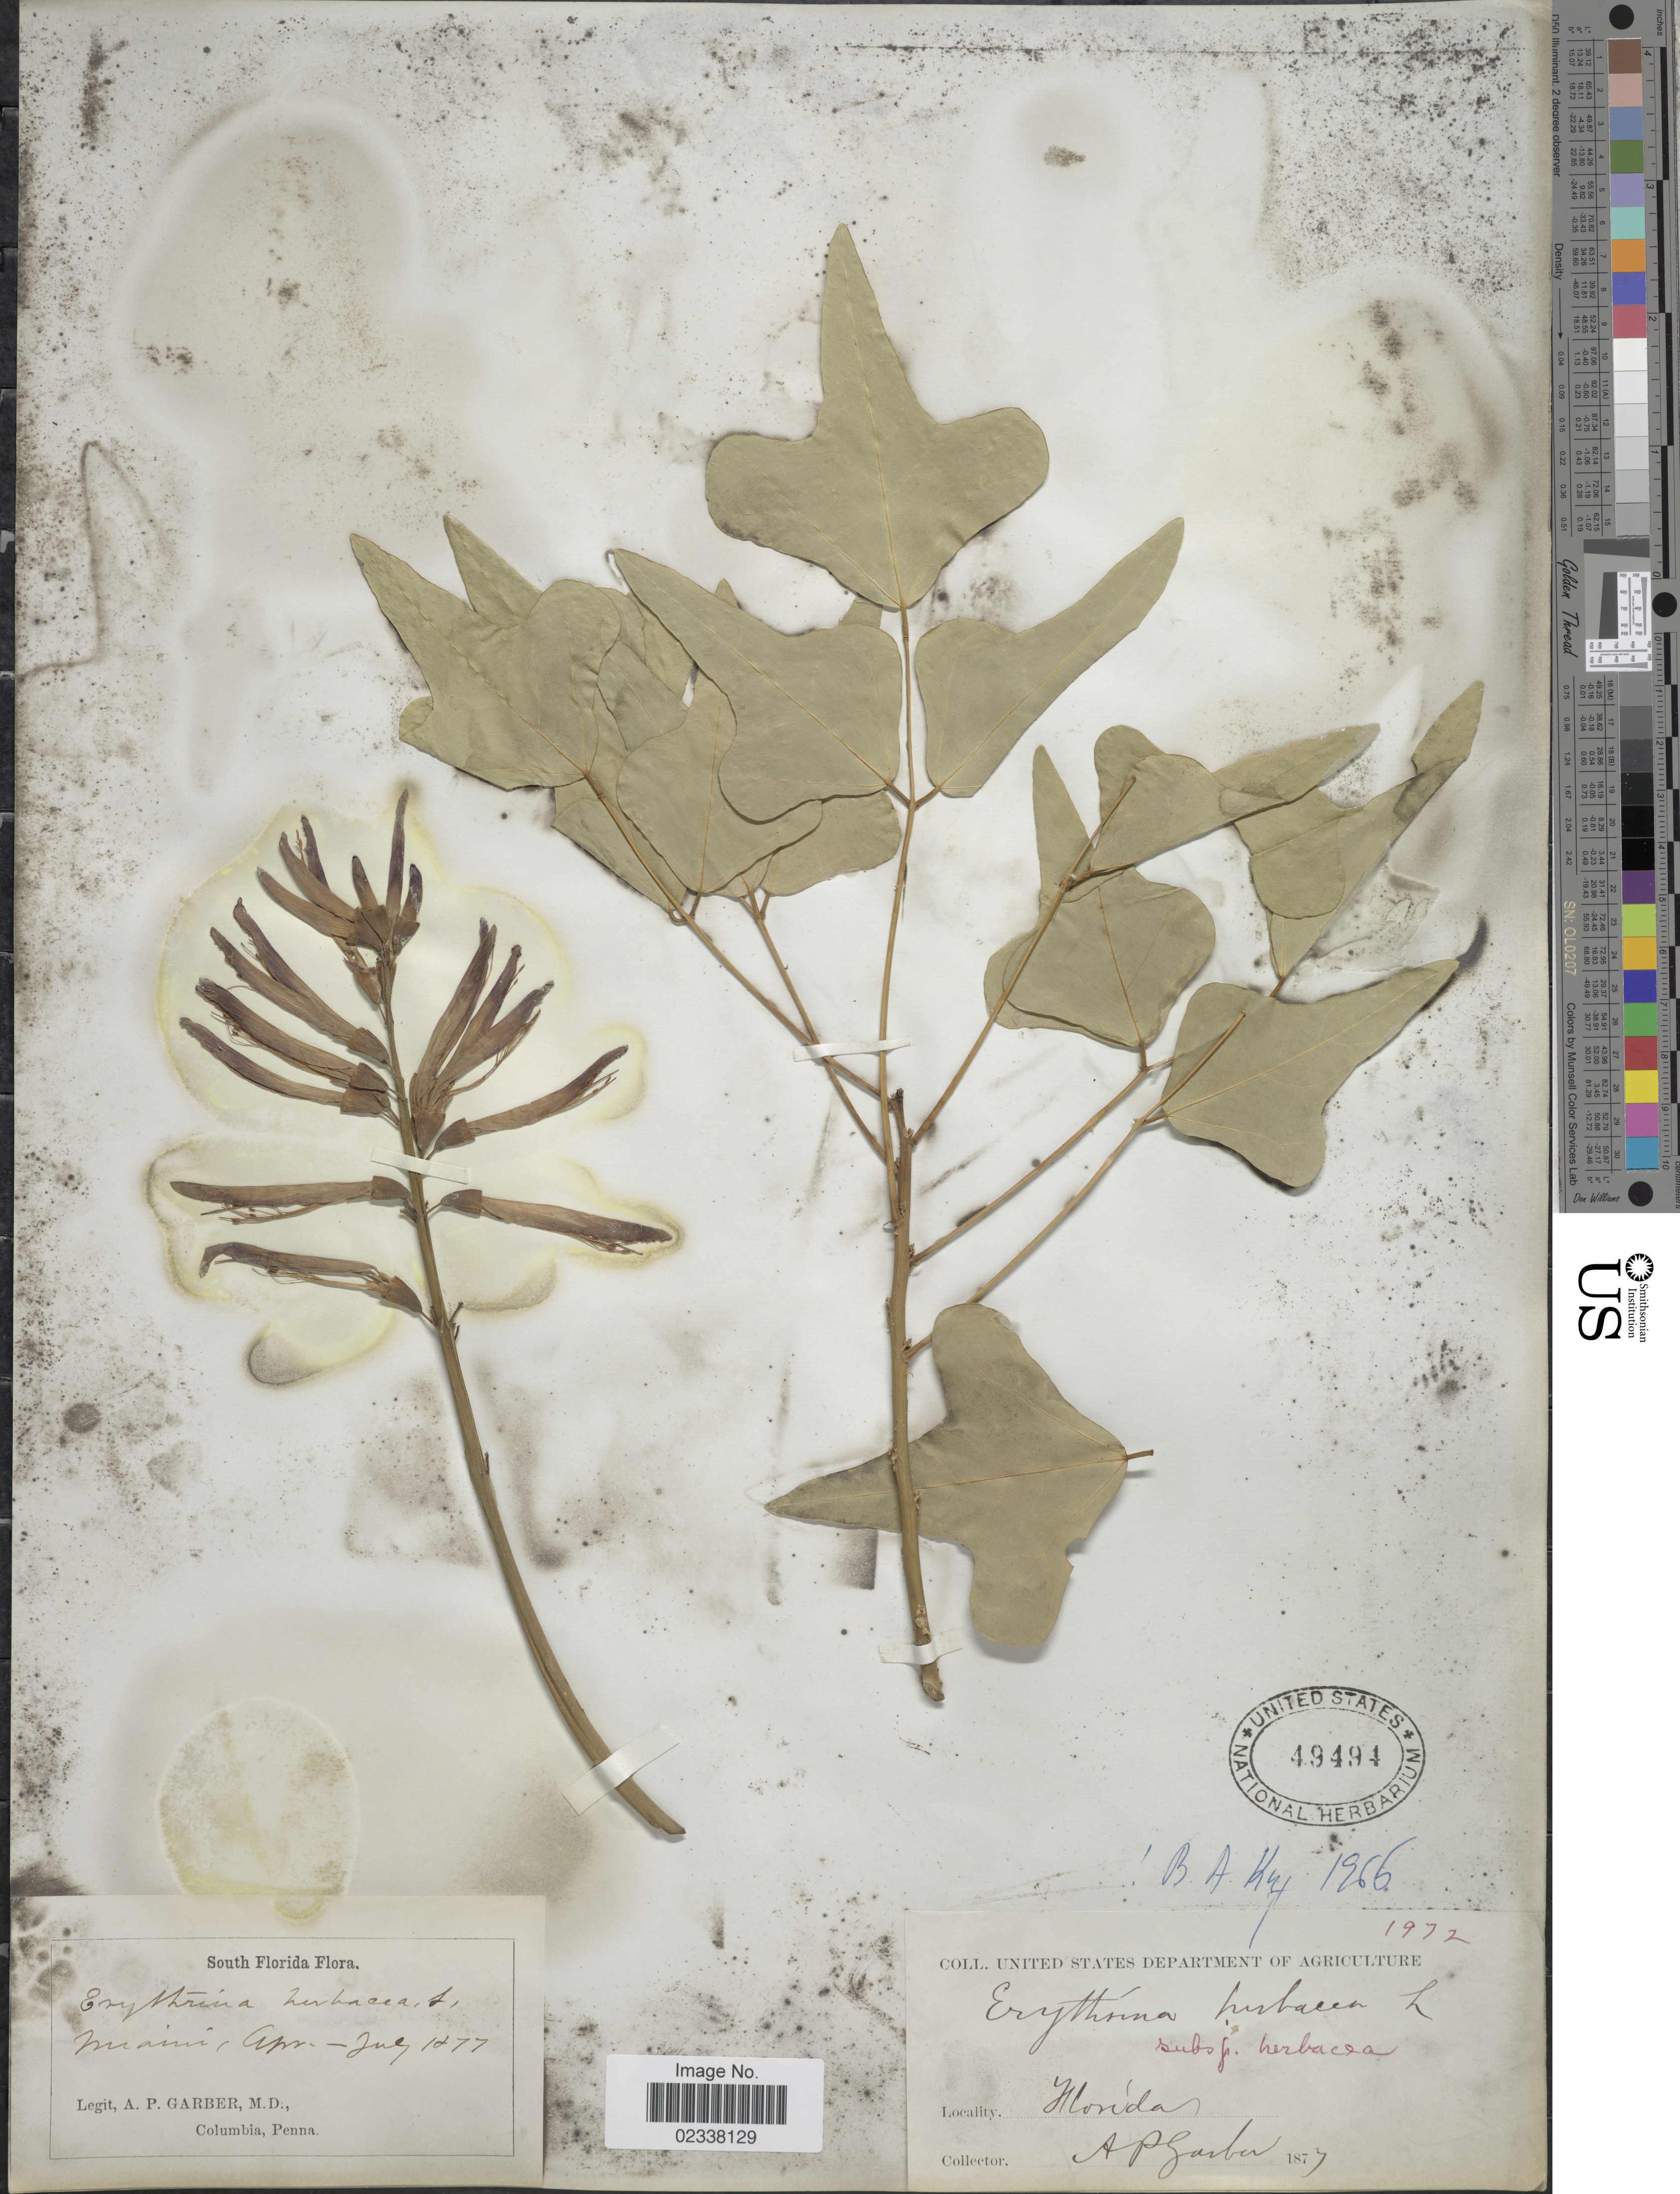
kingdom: Plantae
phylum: Tracheophyta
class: Magnoliopsida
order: Fabales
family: Fabaceae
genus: Erythrina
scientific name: Erythrina herbacea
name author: L.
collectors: A. P. Garber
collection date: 1877-04/1877-07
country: United States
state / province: Florida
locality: South Florida. Miami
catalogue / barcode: US 49494